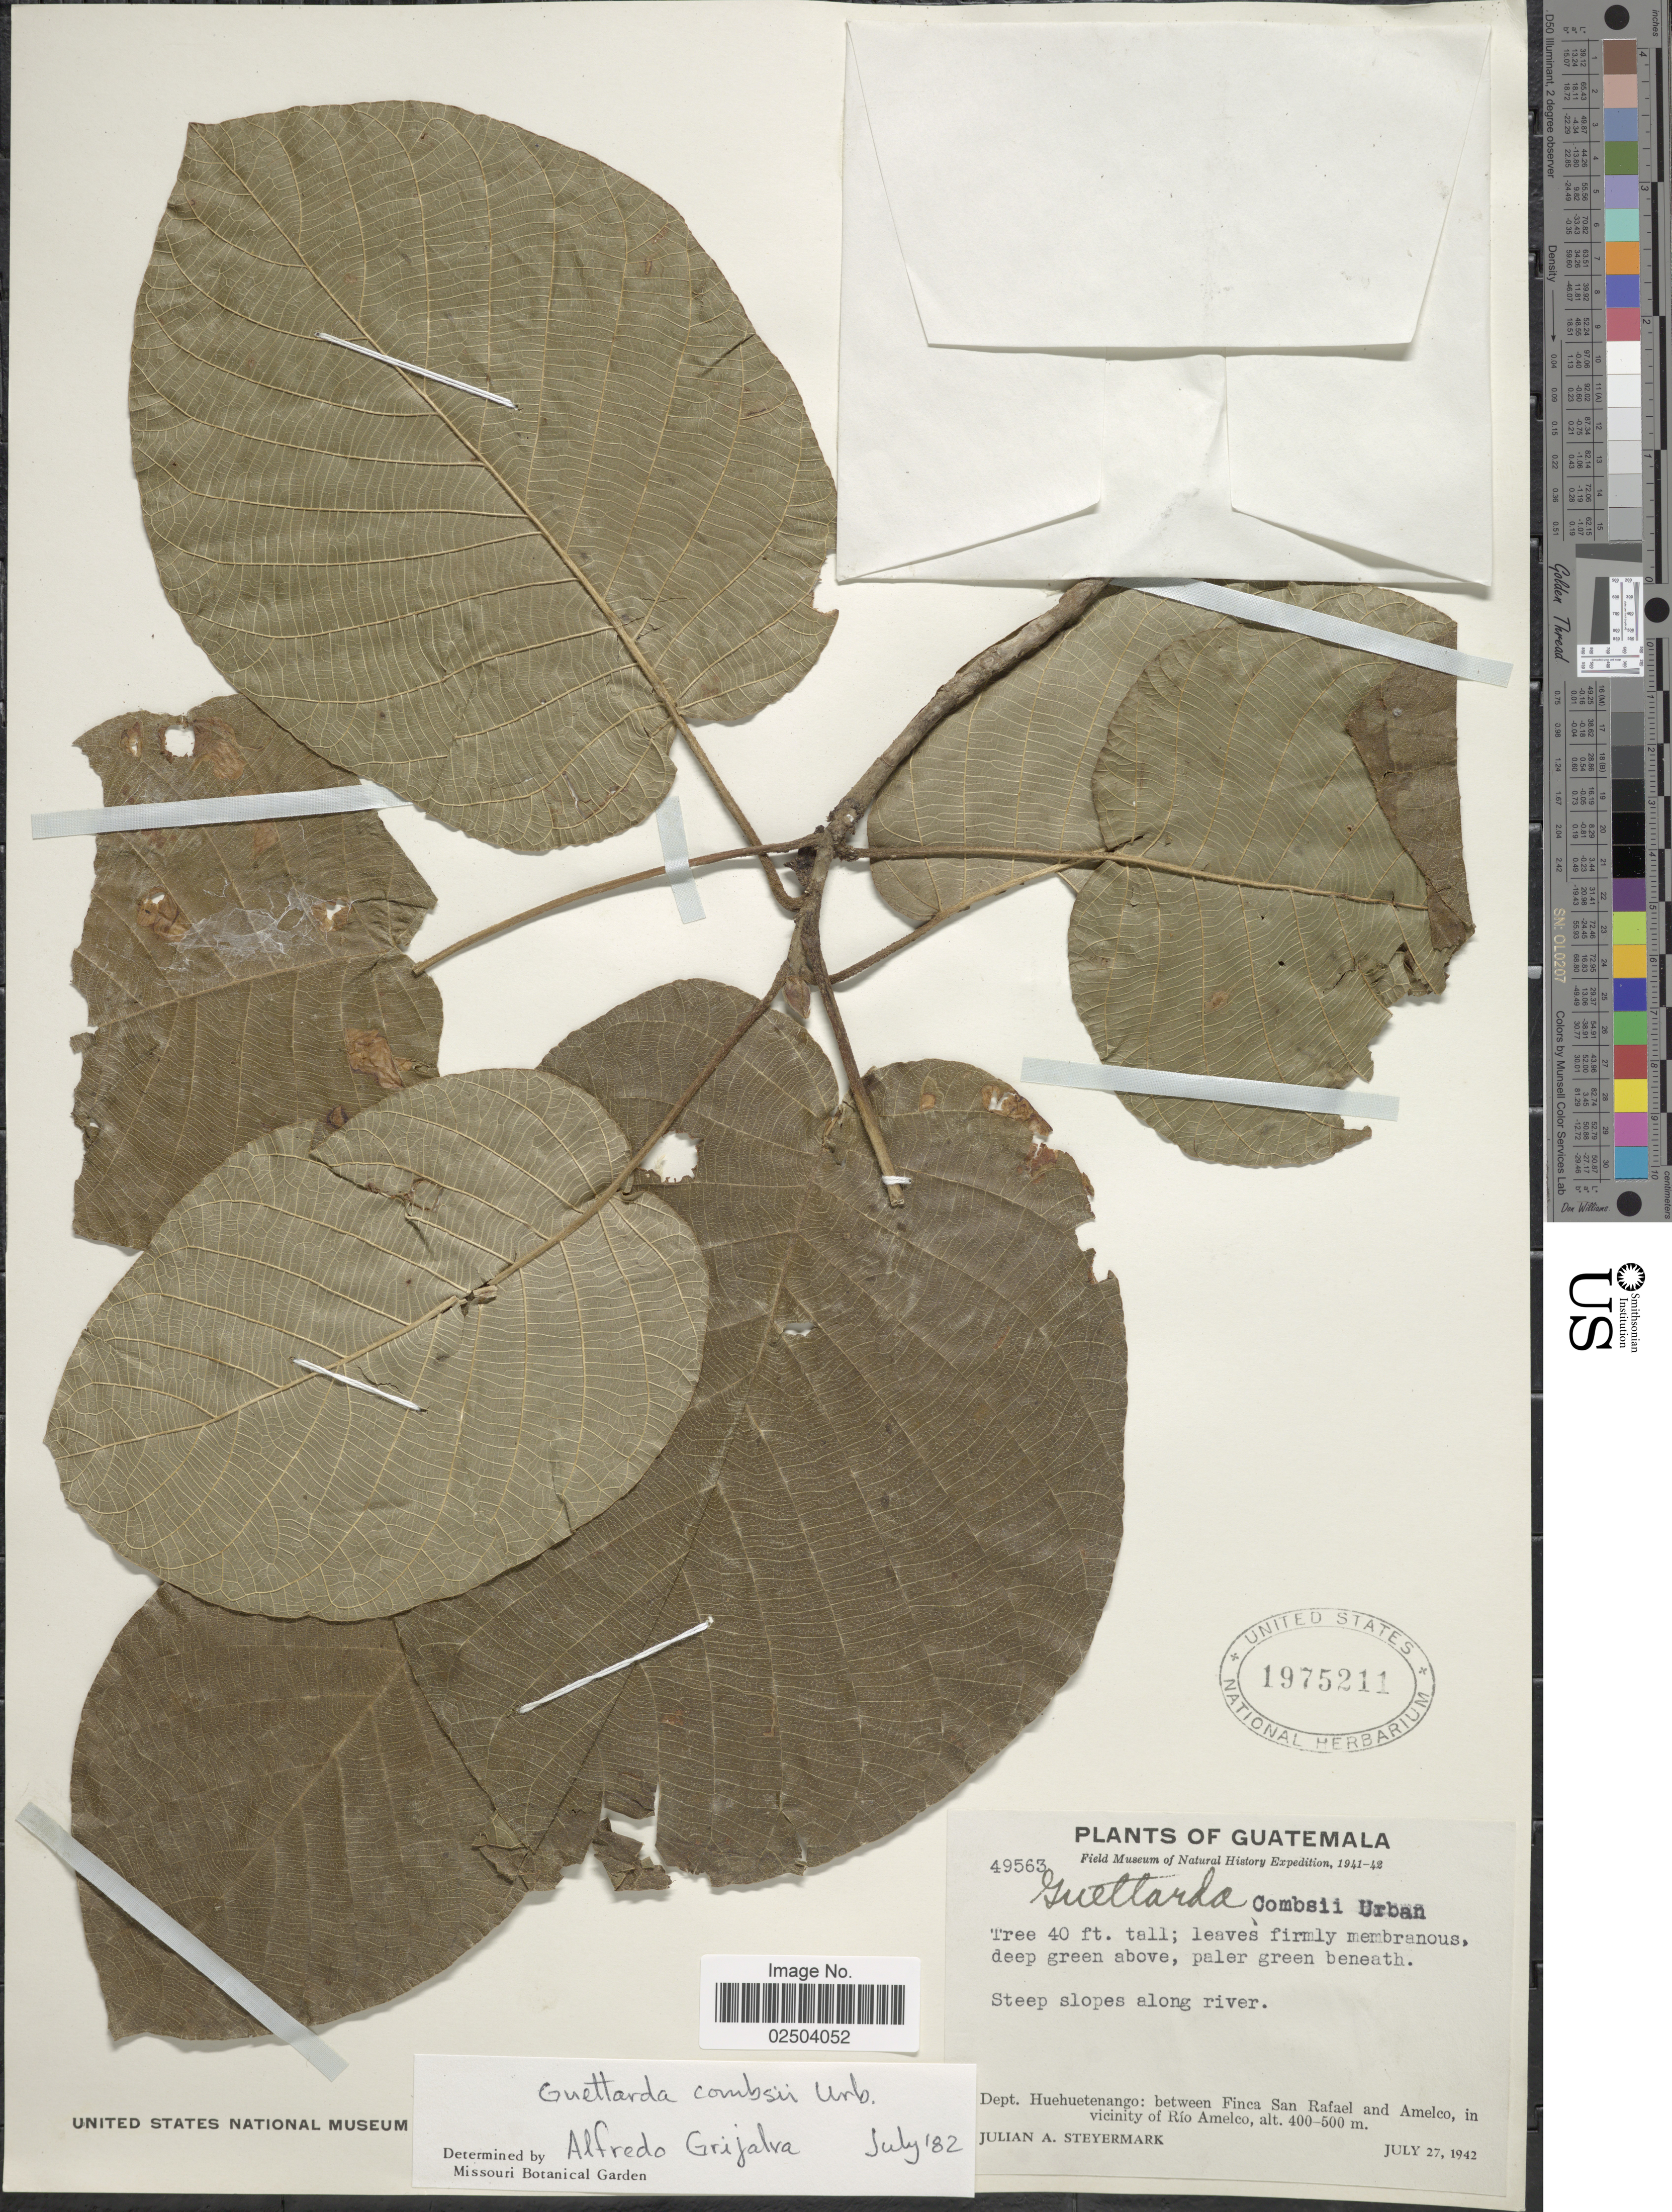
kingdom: Plantae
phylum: Tracheophyta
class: Magnoliopsida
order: Gentianales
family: Rubiaceae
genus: Guettarda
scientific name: Guettarda combsii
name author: Urb.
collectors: J. Steyermark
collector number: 49563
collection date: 1942-07-27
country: Guatemala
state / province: Huehuetenango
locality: Dept. Huehuetenango: between Finca San Rafael and Amelco, in vicinity of Rio Amelco.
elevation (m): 400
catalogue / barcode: US 1975211